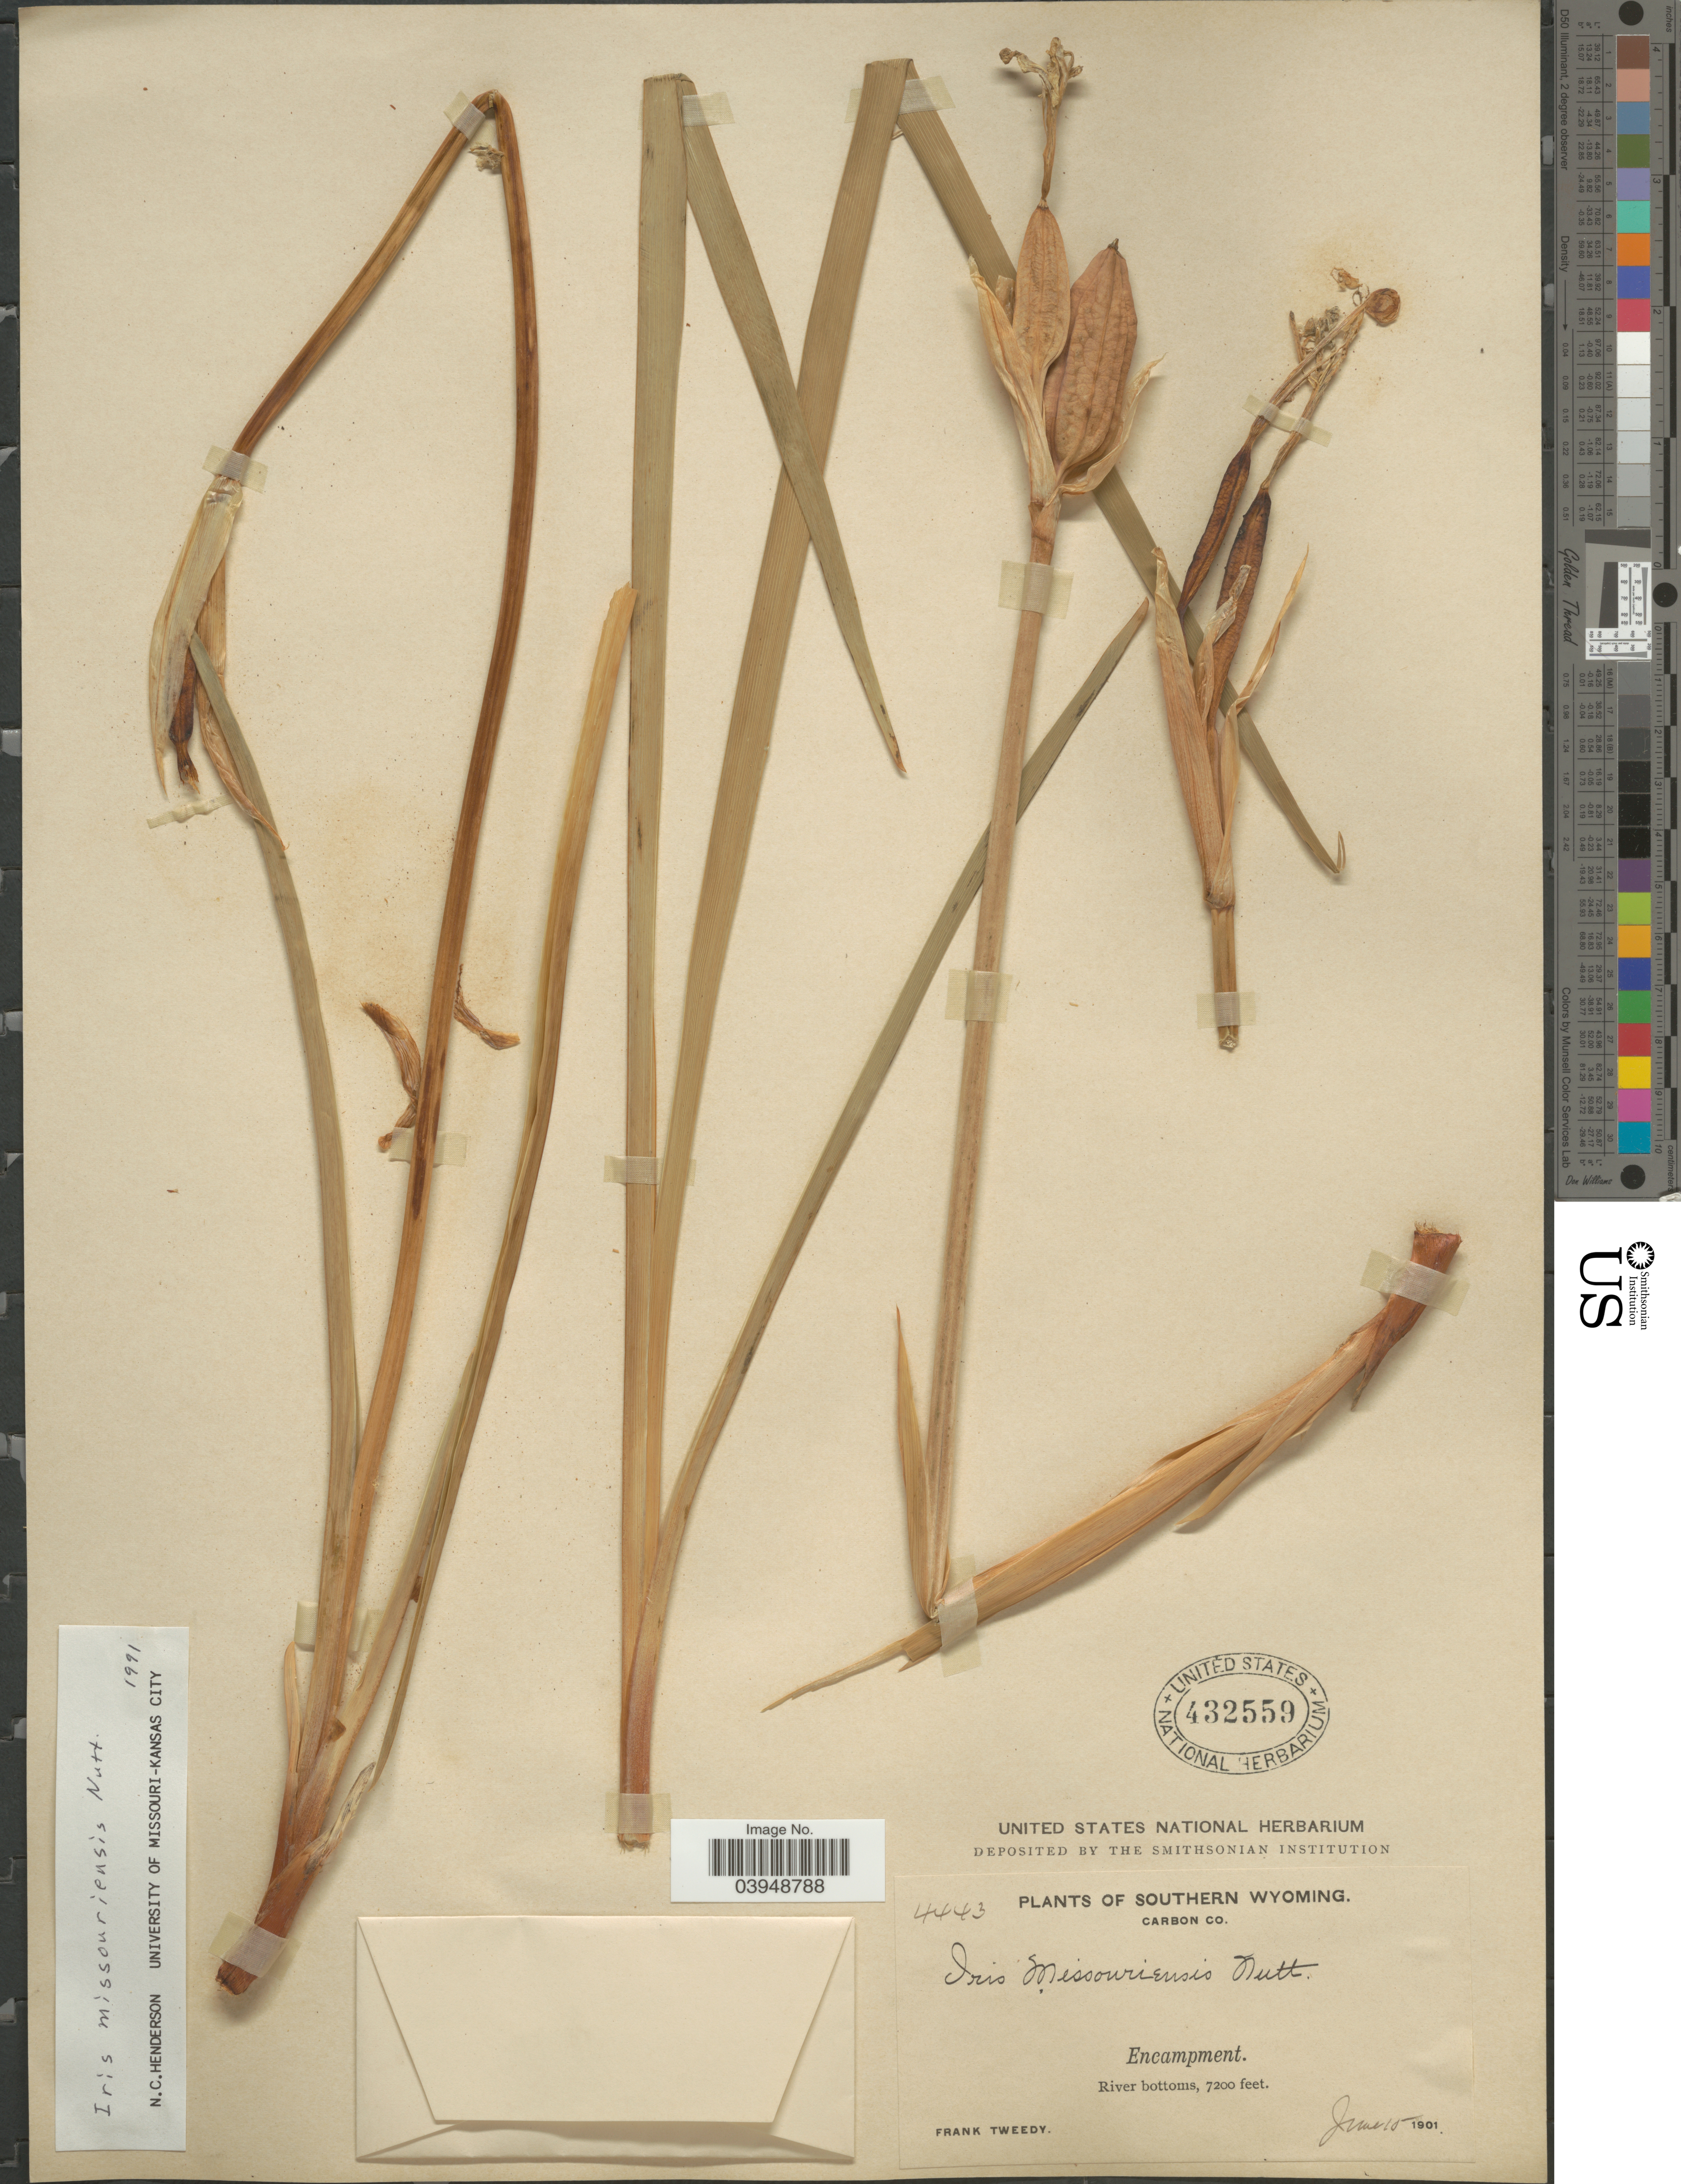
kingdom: Plantae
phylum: Tracheophyta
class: Liliopsida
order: Asparagales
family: Iridaceae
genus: Iris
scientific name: Iris missouriensis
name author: Nutt.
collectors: F. Tweedy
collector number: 4443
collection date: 1901-06-10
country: United States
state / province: Wyoming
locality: Southern Wyoming. Carbon Co. Encampment. River bottoms.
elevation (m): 2195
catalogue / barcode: US 432559